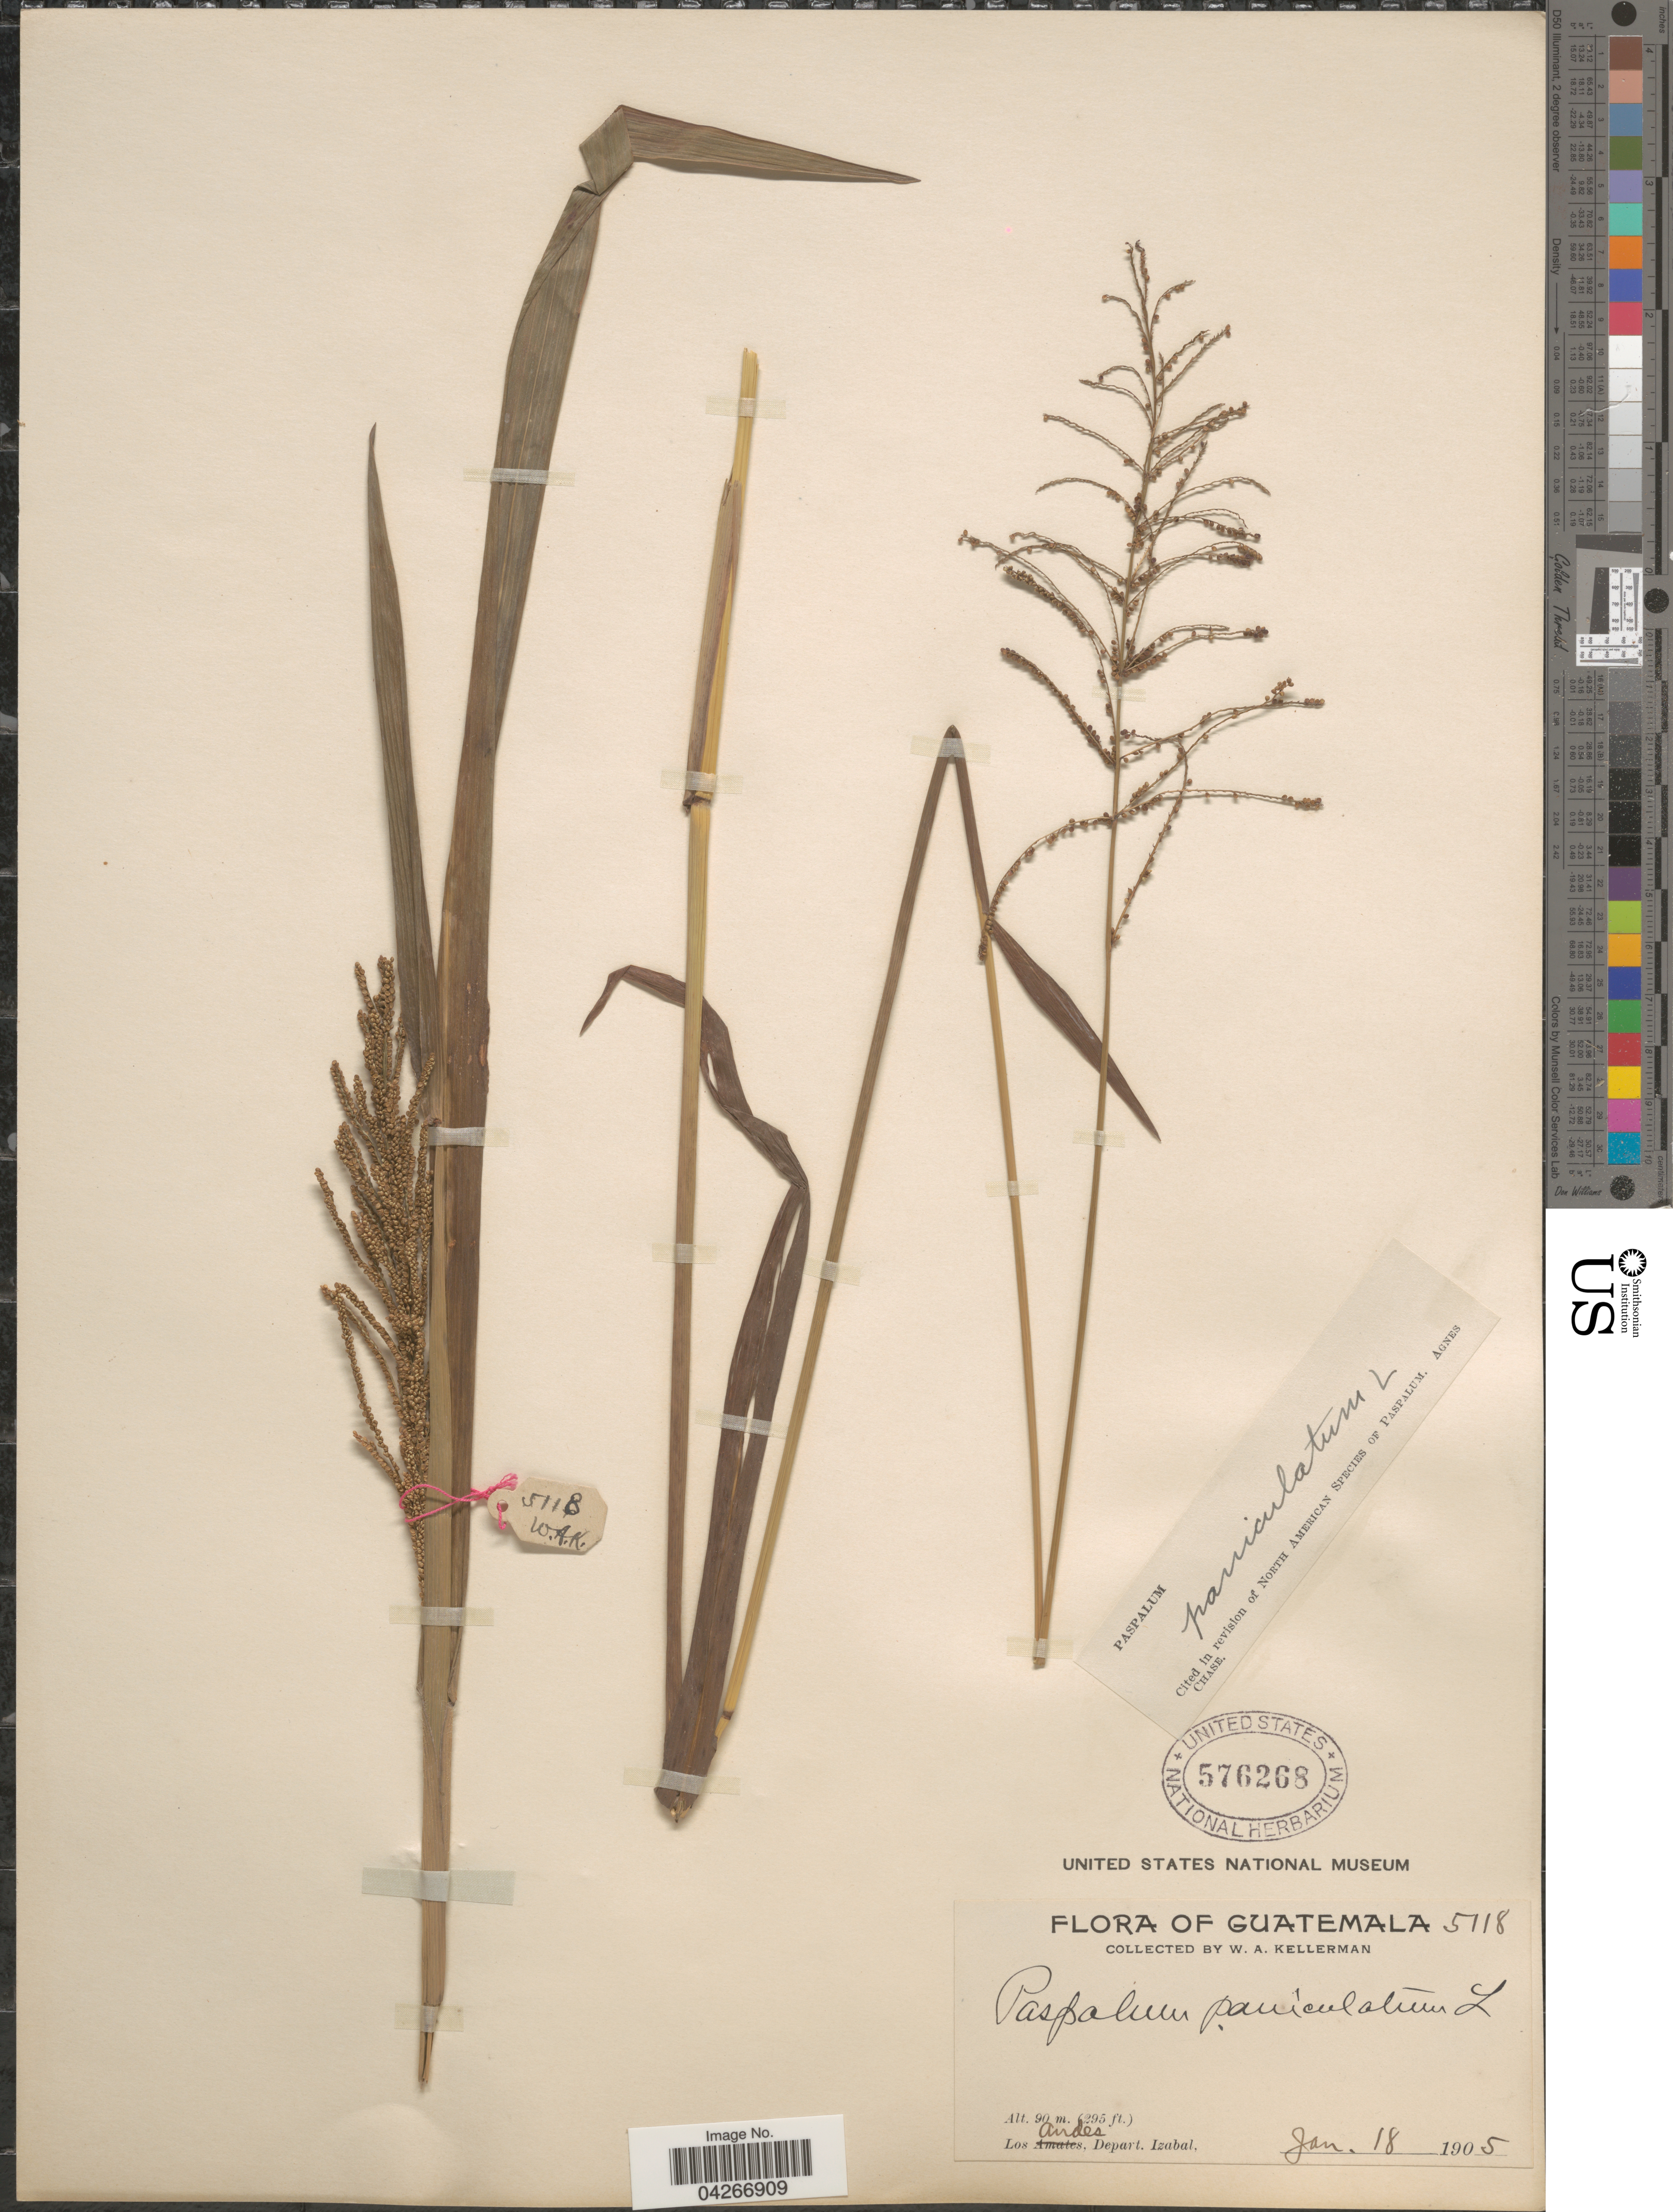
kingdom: Plantae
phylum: Tracheophyta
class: Liliopsida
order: Poales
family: Poaceae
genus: Paspalum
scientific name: Paspalum paniculatum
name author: L.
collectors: W. Kellerman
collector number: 5118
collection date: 1905-01-18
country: Guatemala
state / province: Izabal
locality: Los Andes, Depart. Izabal.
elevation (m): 90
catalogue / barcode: US 576268